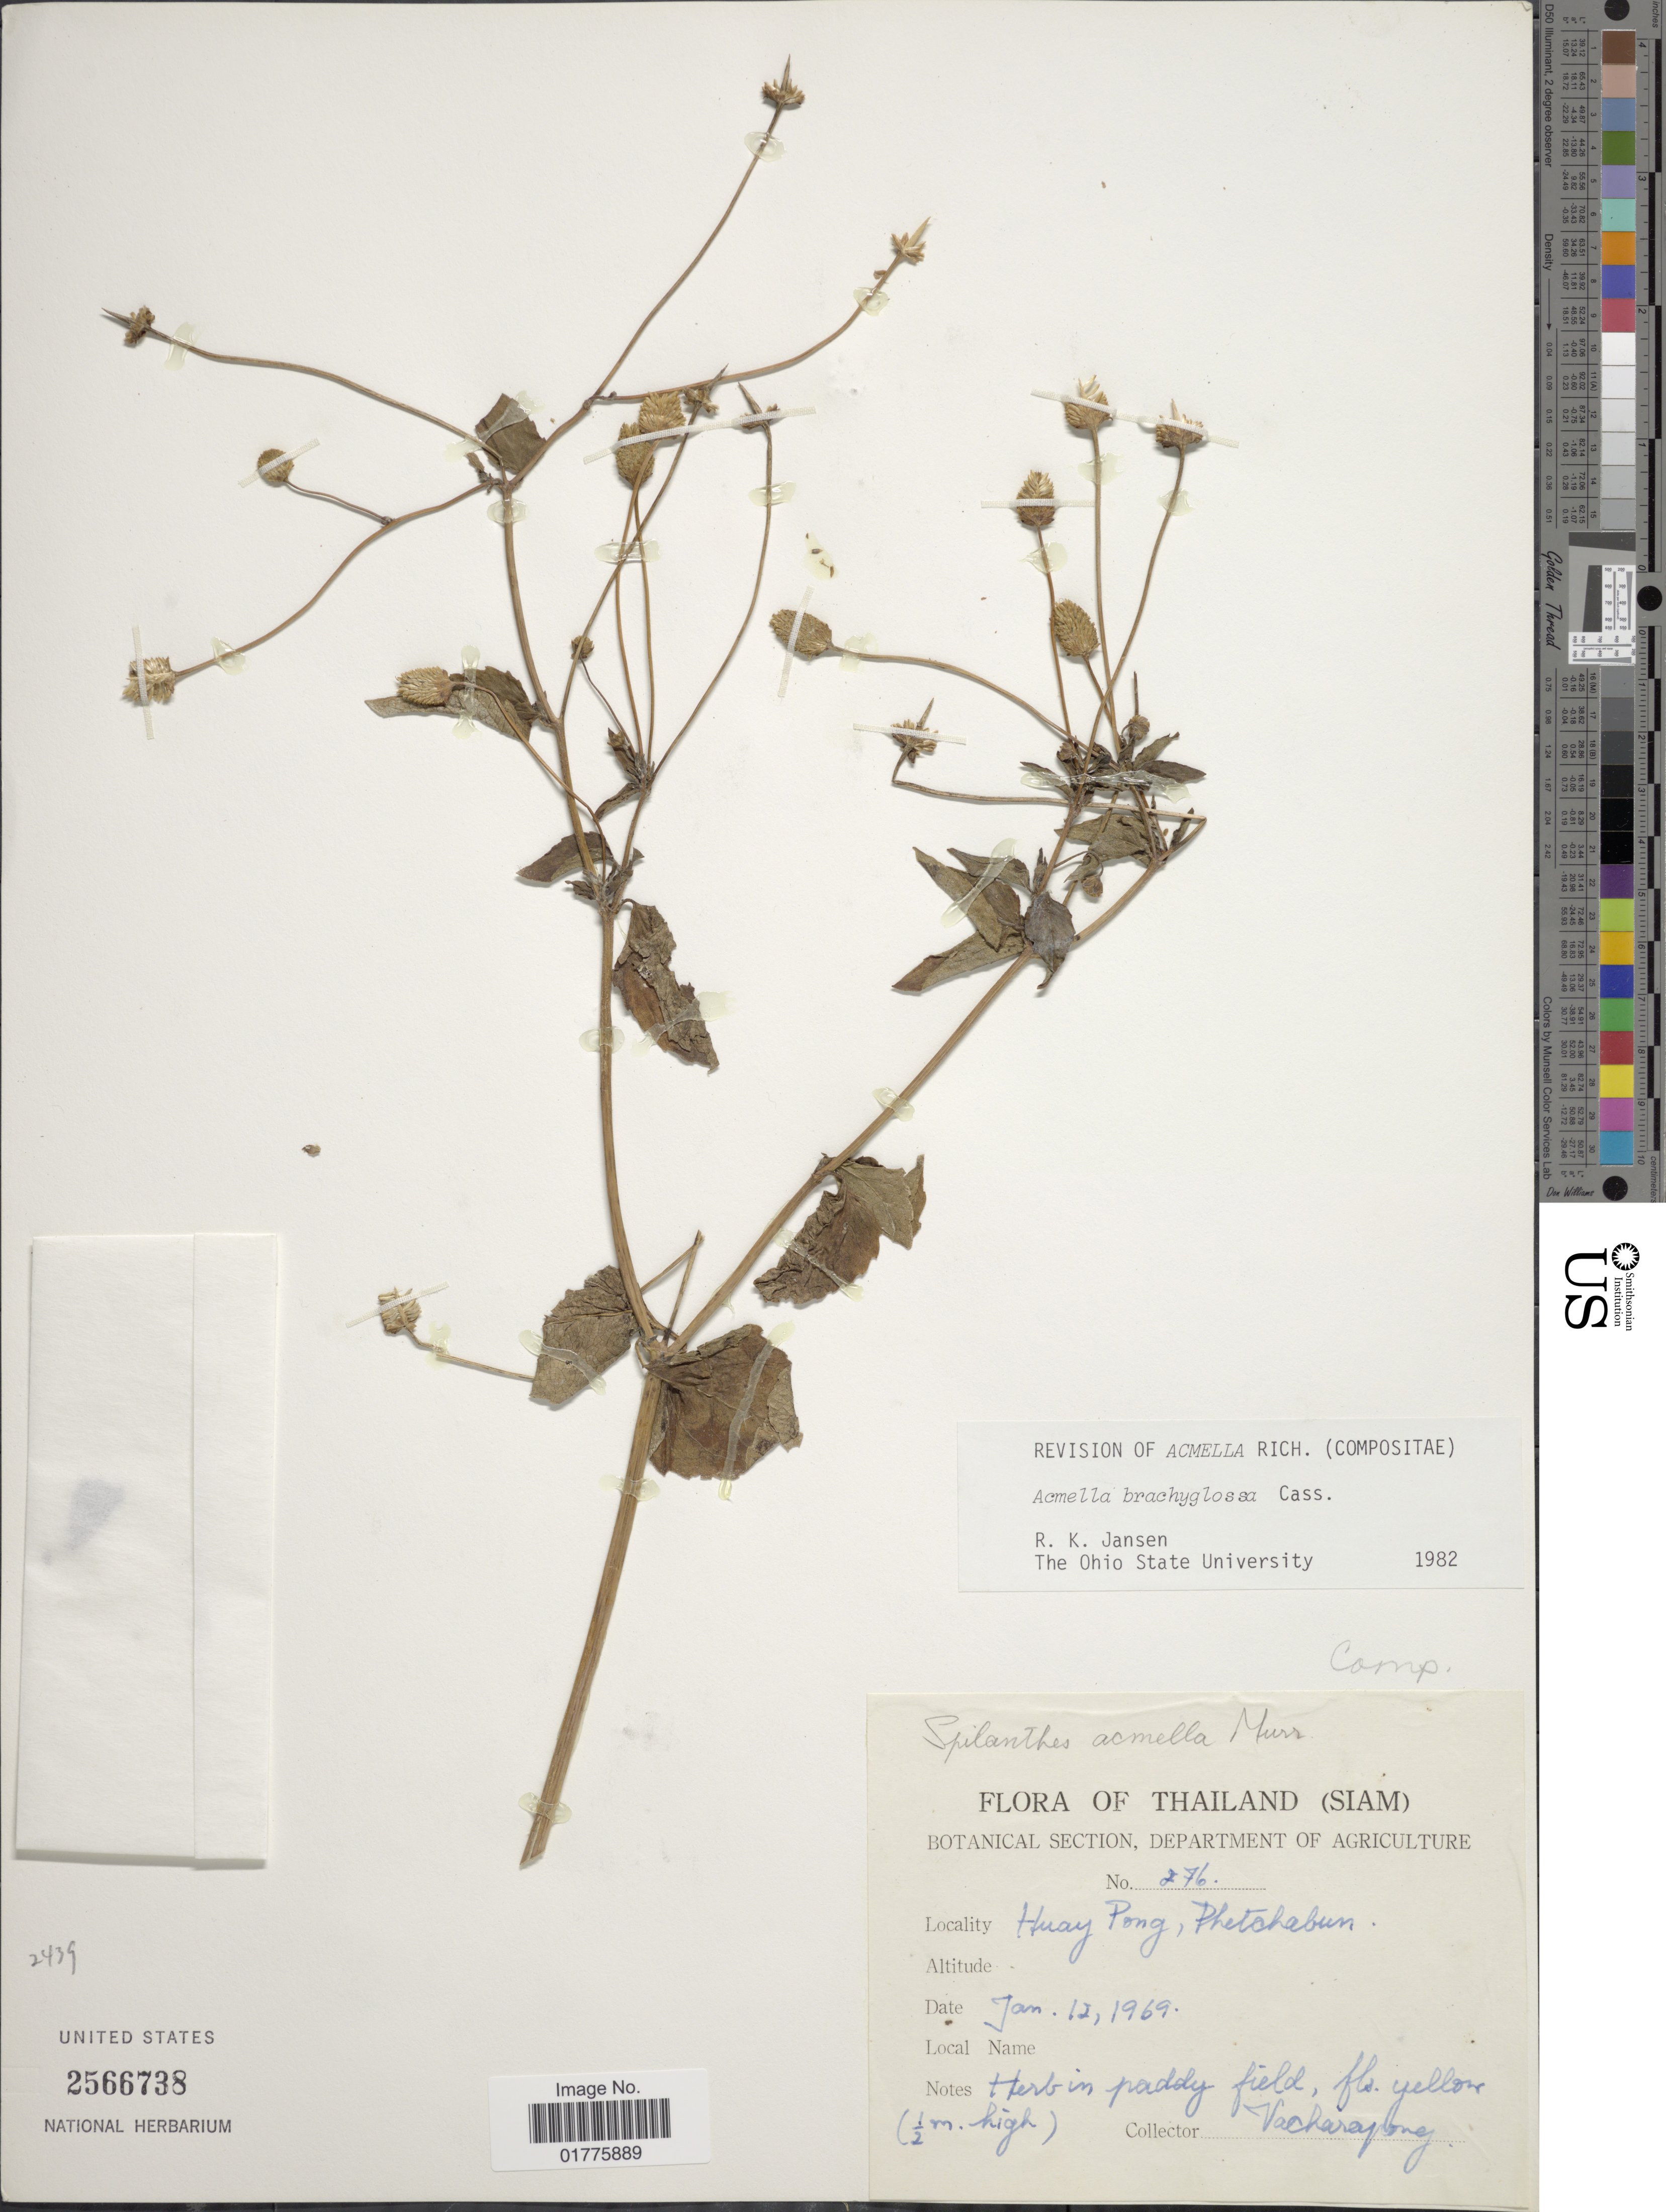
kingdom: Plantae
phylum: Tracheophyta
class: Magnoliopsida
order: Asterales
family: Asteraceae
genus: Acmella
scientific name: Acmella brachyglossa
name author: Cass.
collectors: Vacharayong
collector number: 276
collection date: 1969-01-12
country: Thailand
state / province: Phetchabun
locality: (Siam), Huay Pong, Phetchabun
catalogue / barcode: US 2566738